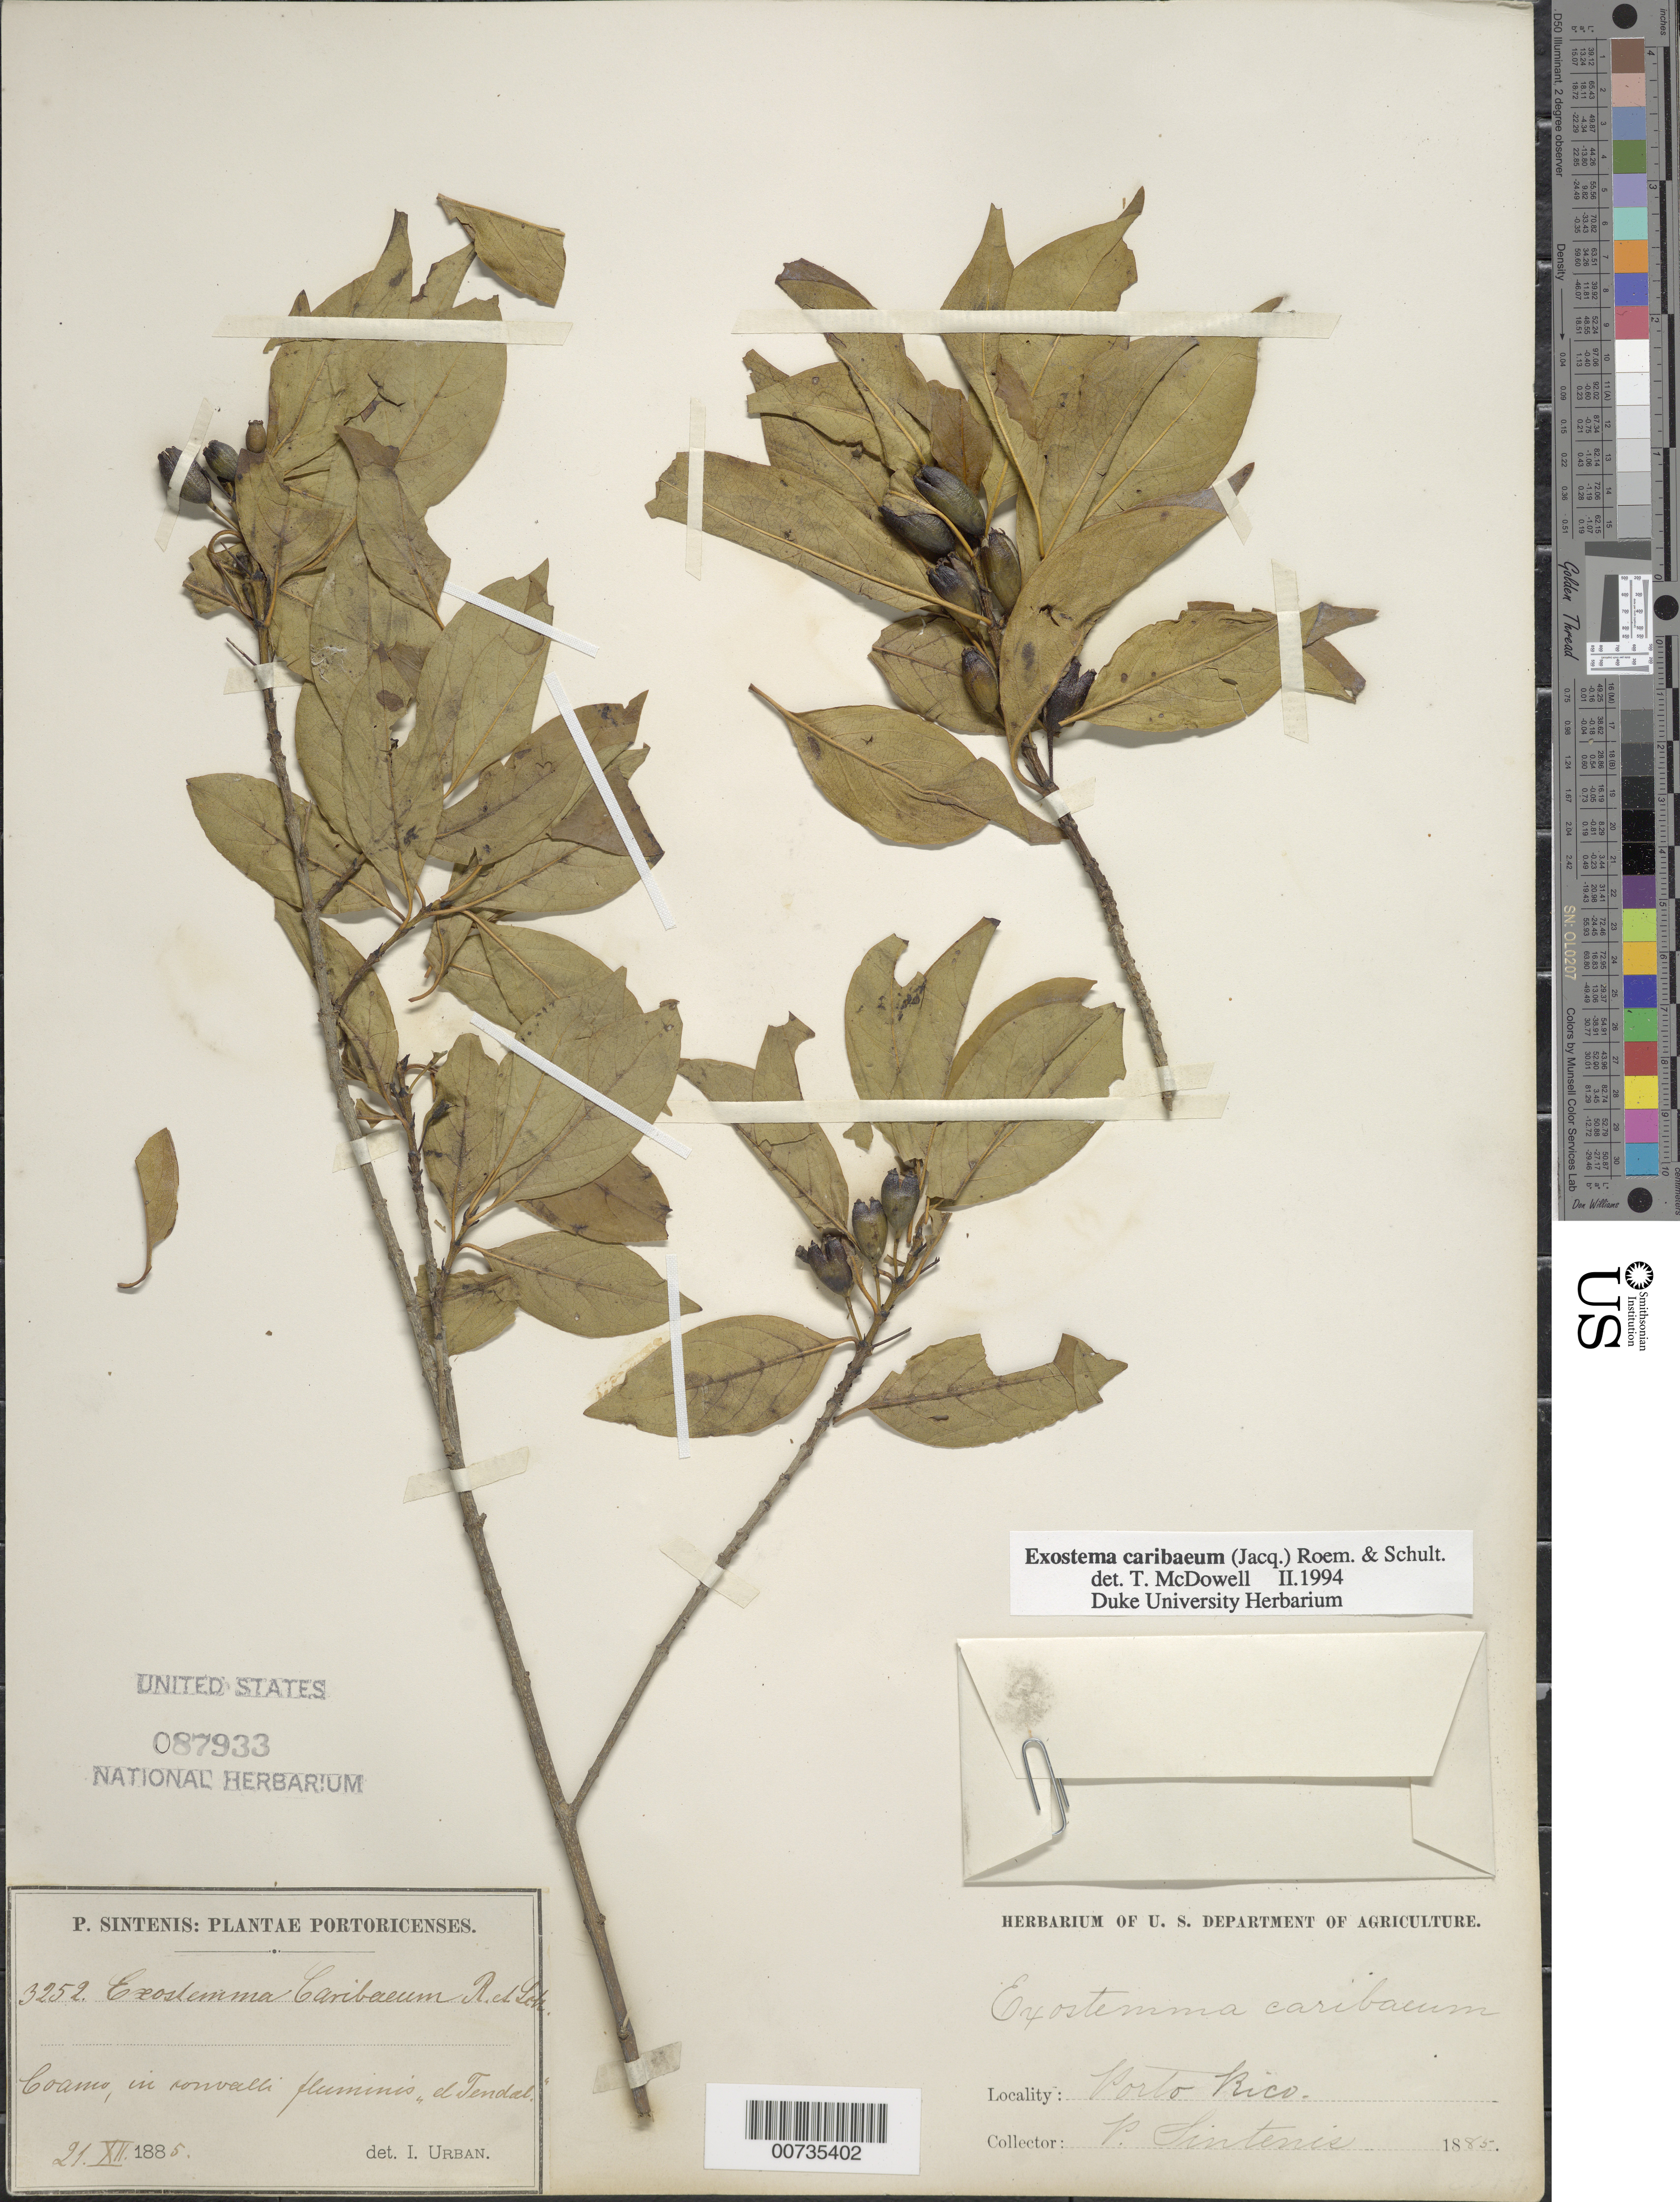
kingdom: Plantae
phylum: Tracheophyta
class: Magnoliopsida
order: Gentianales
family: Rubiaceae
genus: Exostema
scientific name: Exostema caribaeum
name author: (Jacq.) Roem. & Schult.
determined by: McDowell, T.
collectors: P. Sintenis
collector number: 3252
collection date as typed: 21 Dec 1885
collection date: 1885-12-21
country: Puerto Rico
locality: Coamo.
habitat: In convalli fluminis el Tendal.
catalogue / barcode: US 87933